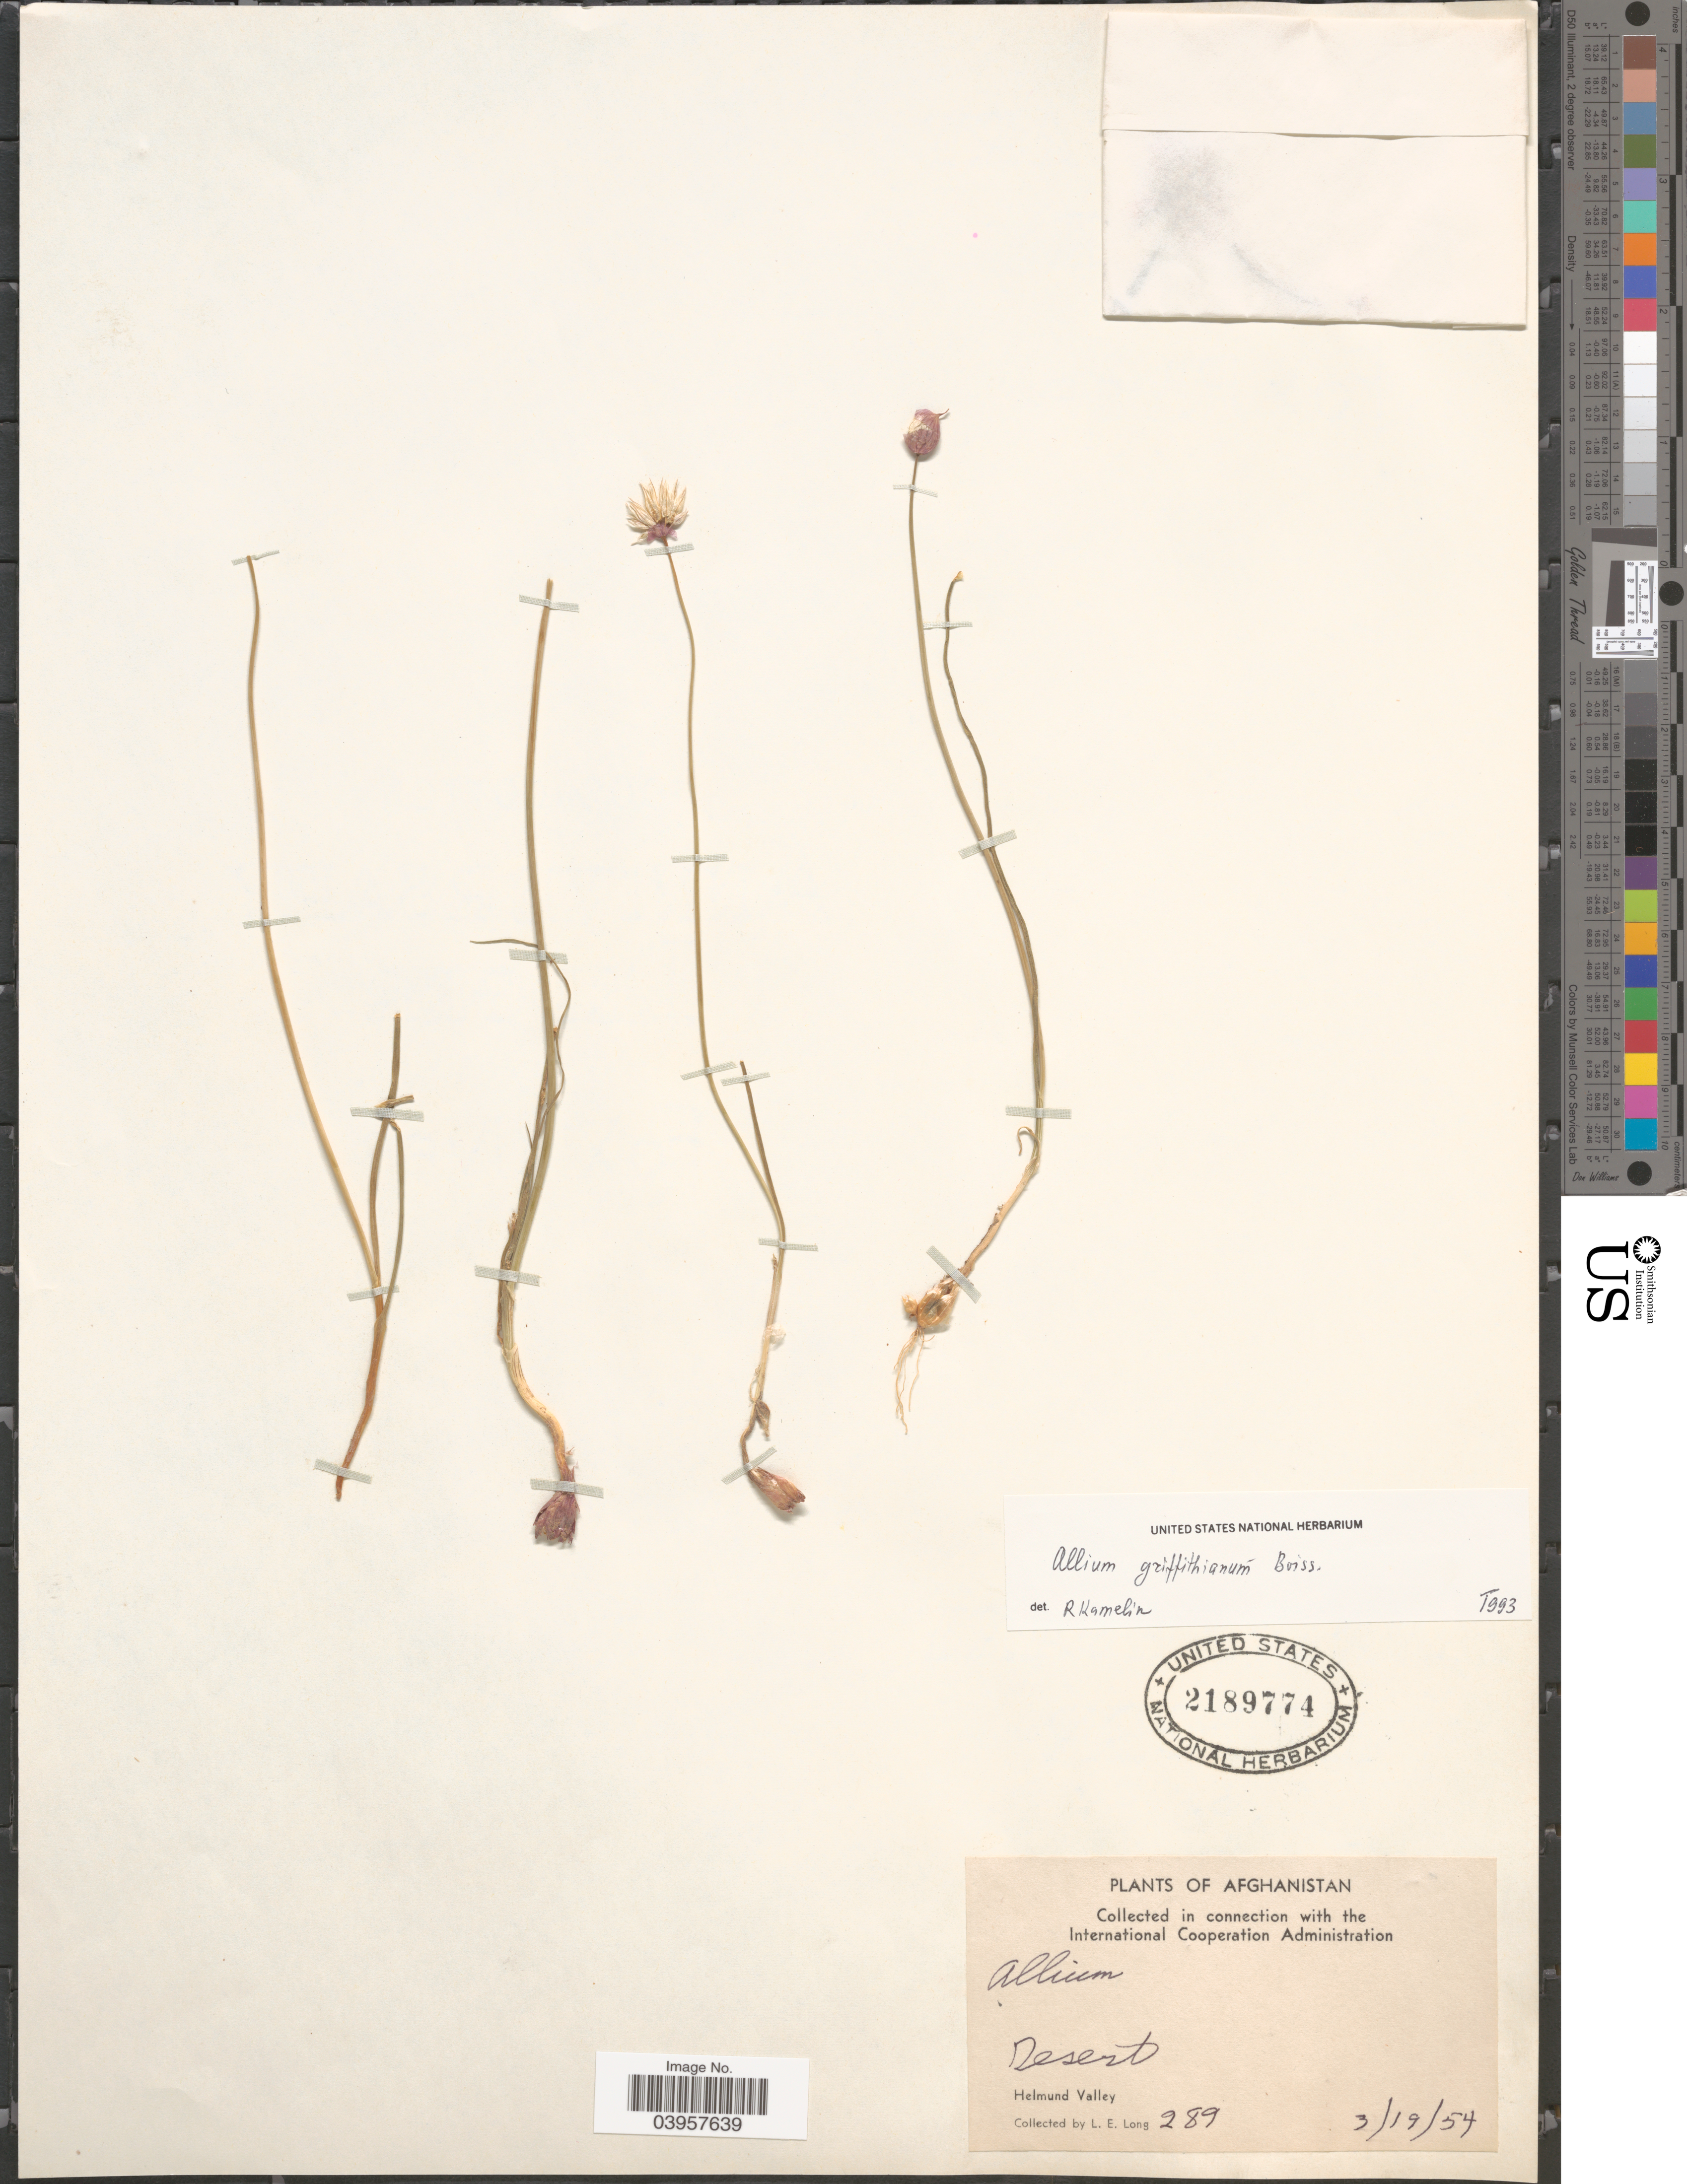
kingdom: Plantae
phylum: Tracheophyta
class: Liliopsida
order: Asparagales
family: Amaryllidaceae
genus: Allium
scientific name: Allium griffithianum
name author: Boiss.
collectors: L. E. Long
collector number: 289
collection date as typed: Transcribed d/m/y: 19/3/54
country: Afghanistan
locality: Desert. Helmund Valley.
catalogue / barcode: US 2189774